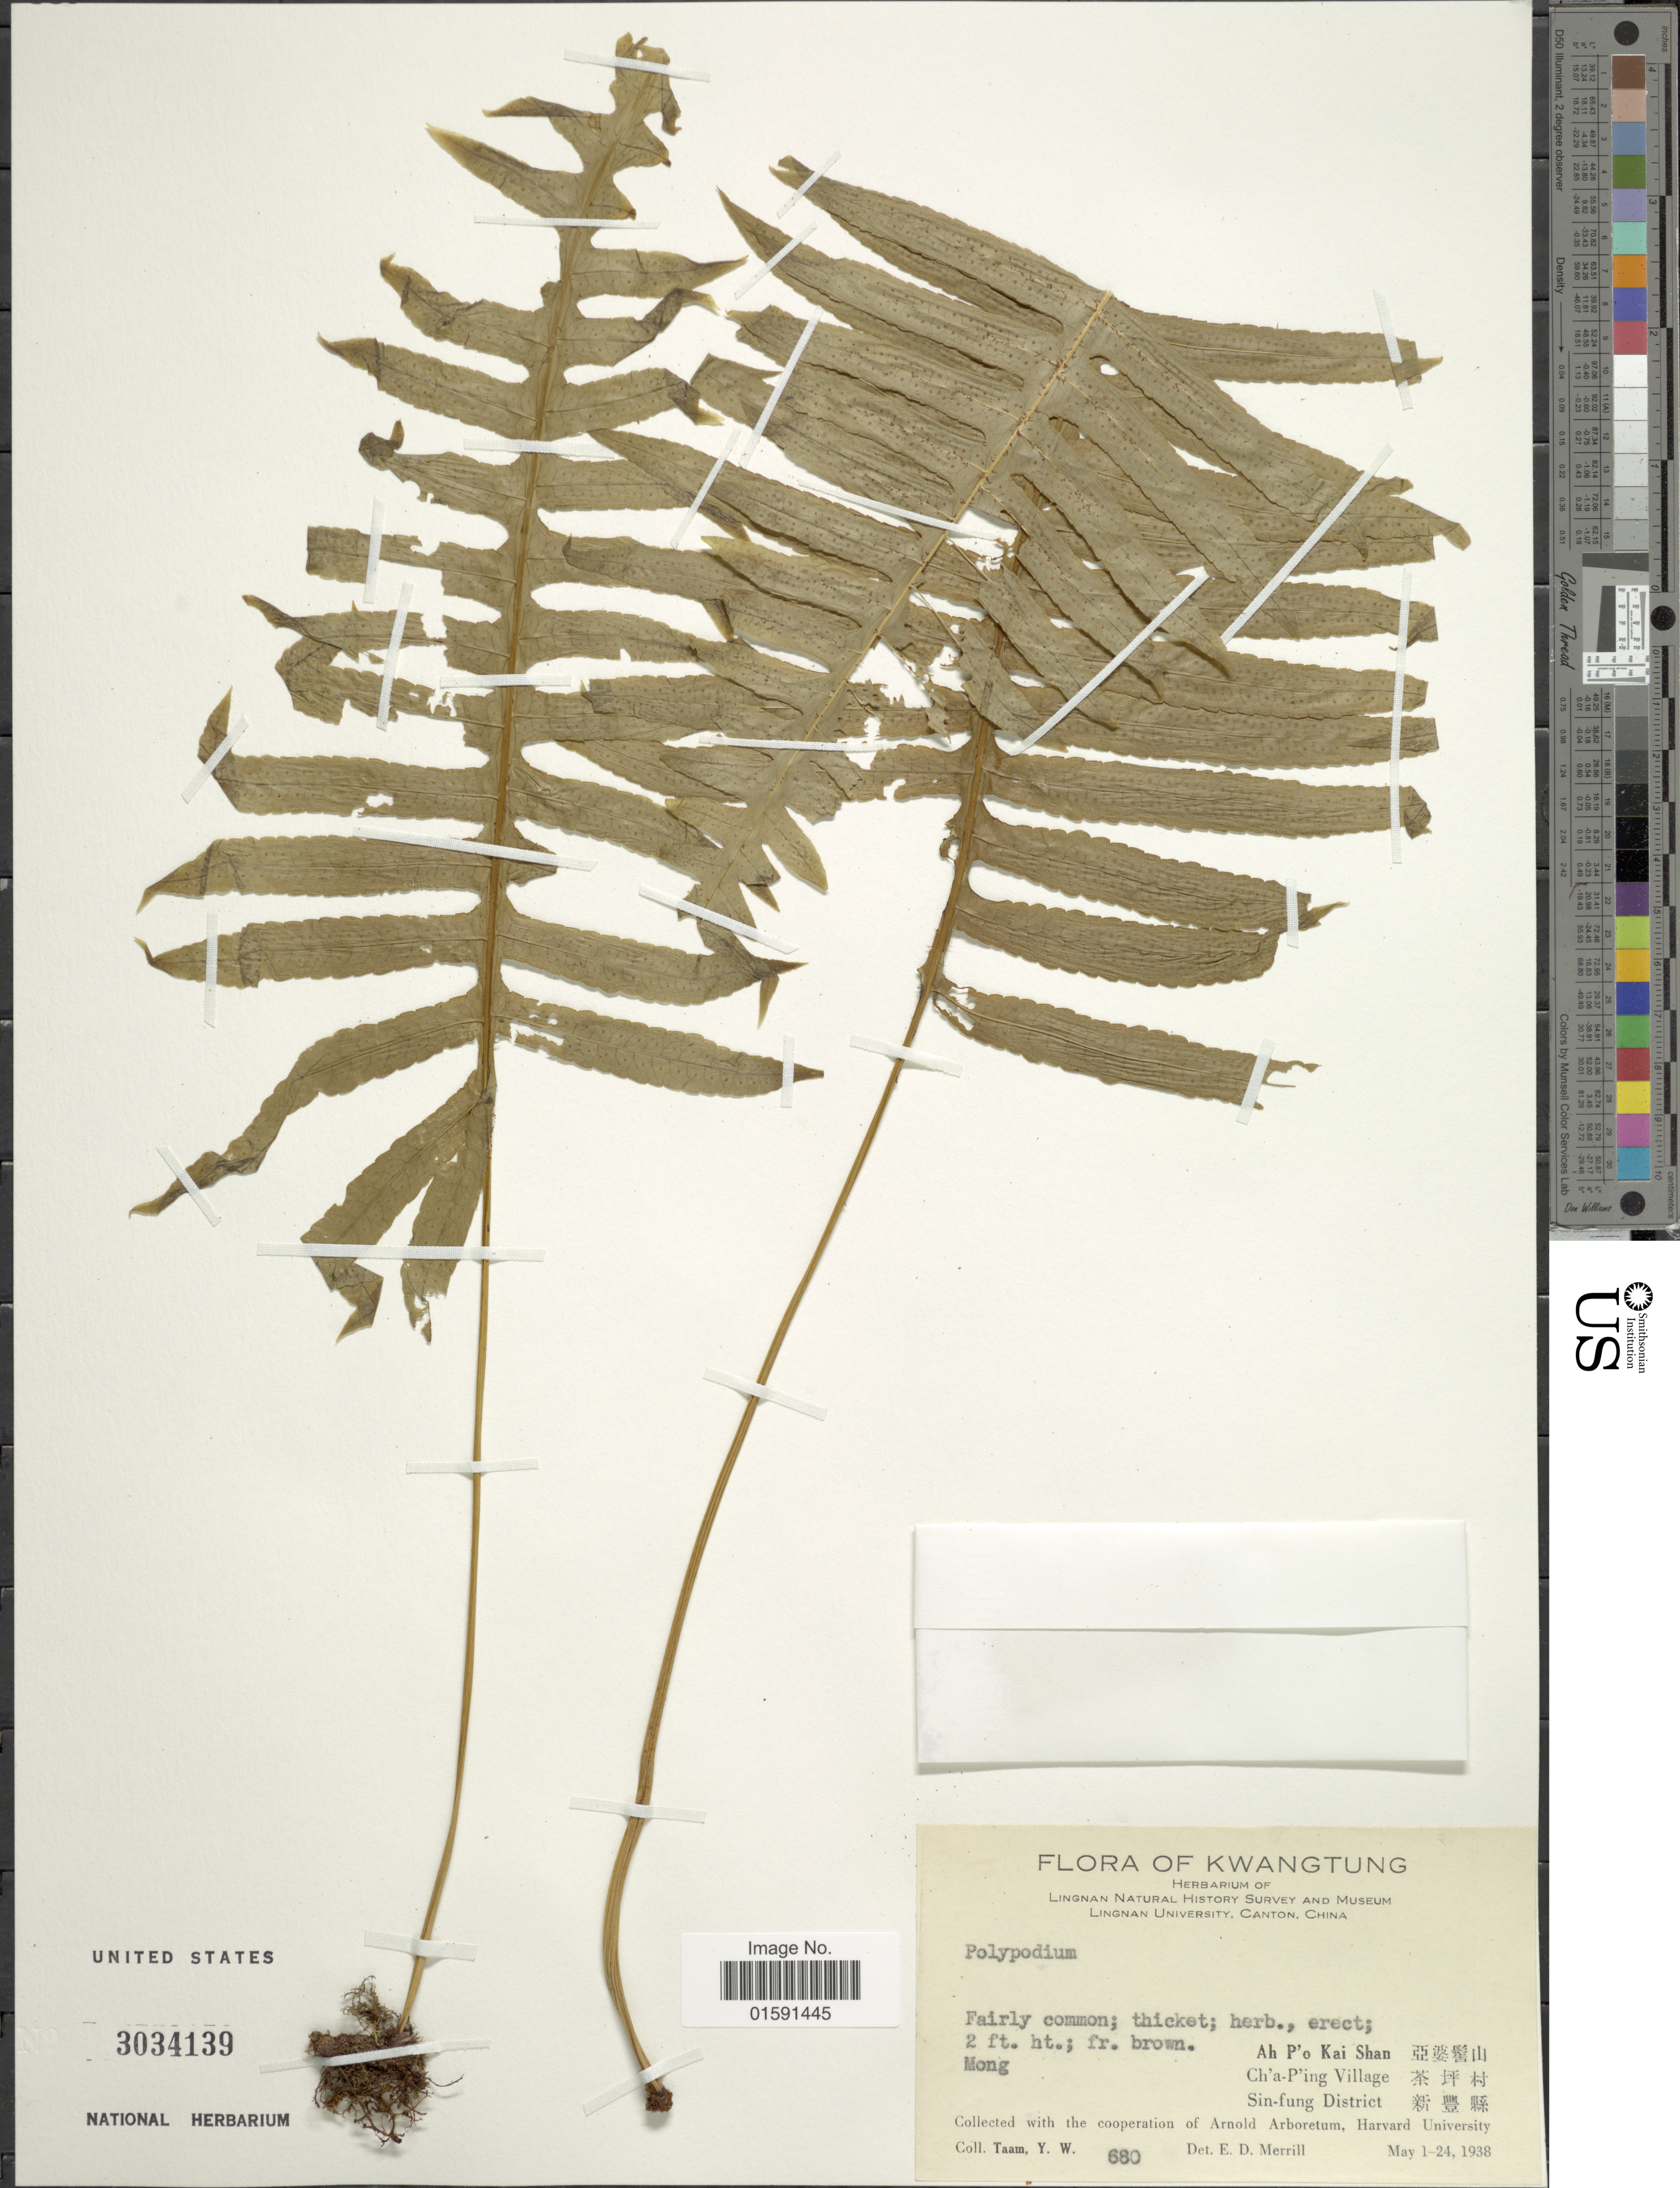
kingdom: Plantae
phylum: Tracheophyta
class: Polypodiopsida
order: Polypodiales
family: Polypodiaceae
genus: Selliguea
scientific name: Selliguea sp.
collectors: Y. W. Taam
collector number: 680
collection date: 1938-05-01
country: China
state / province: Guangdong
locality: Kwangtung. Ah P'o kai Shan. Ch'a P' ing Village, Sin-fung District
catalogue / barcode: US 3034139